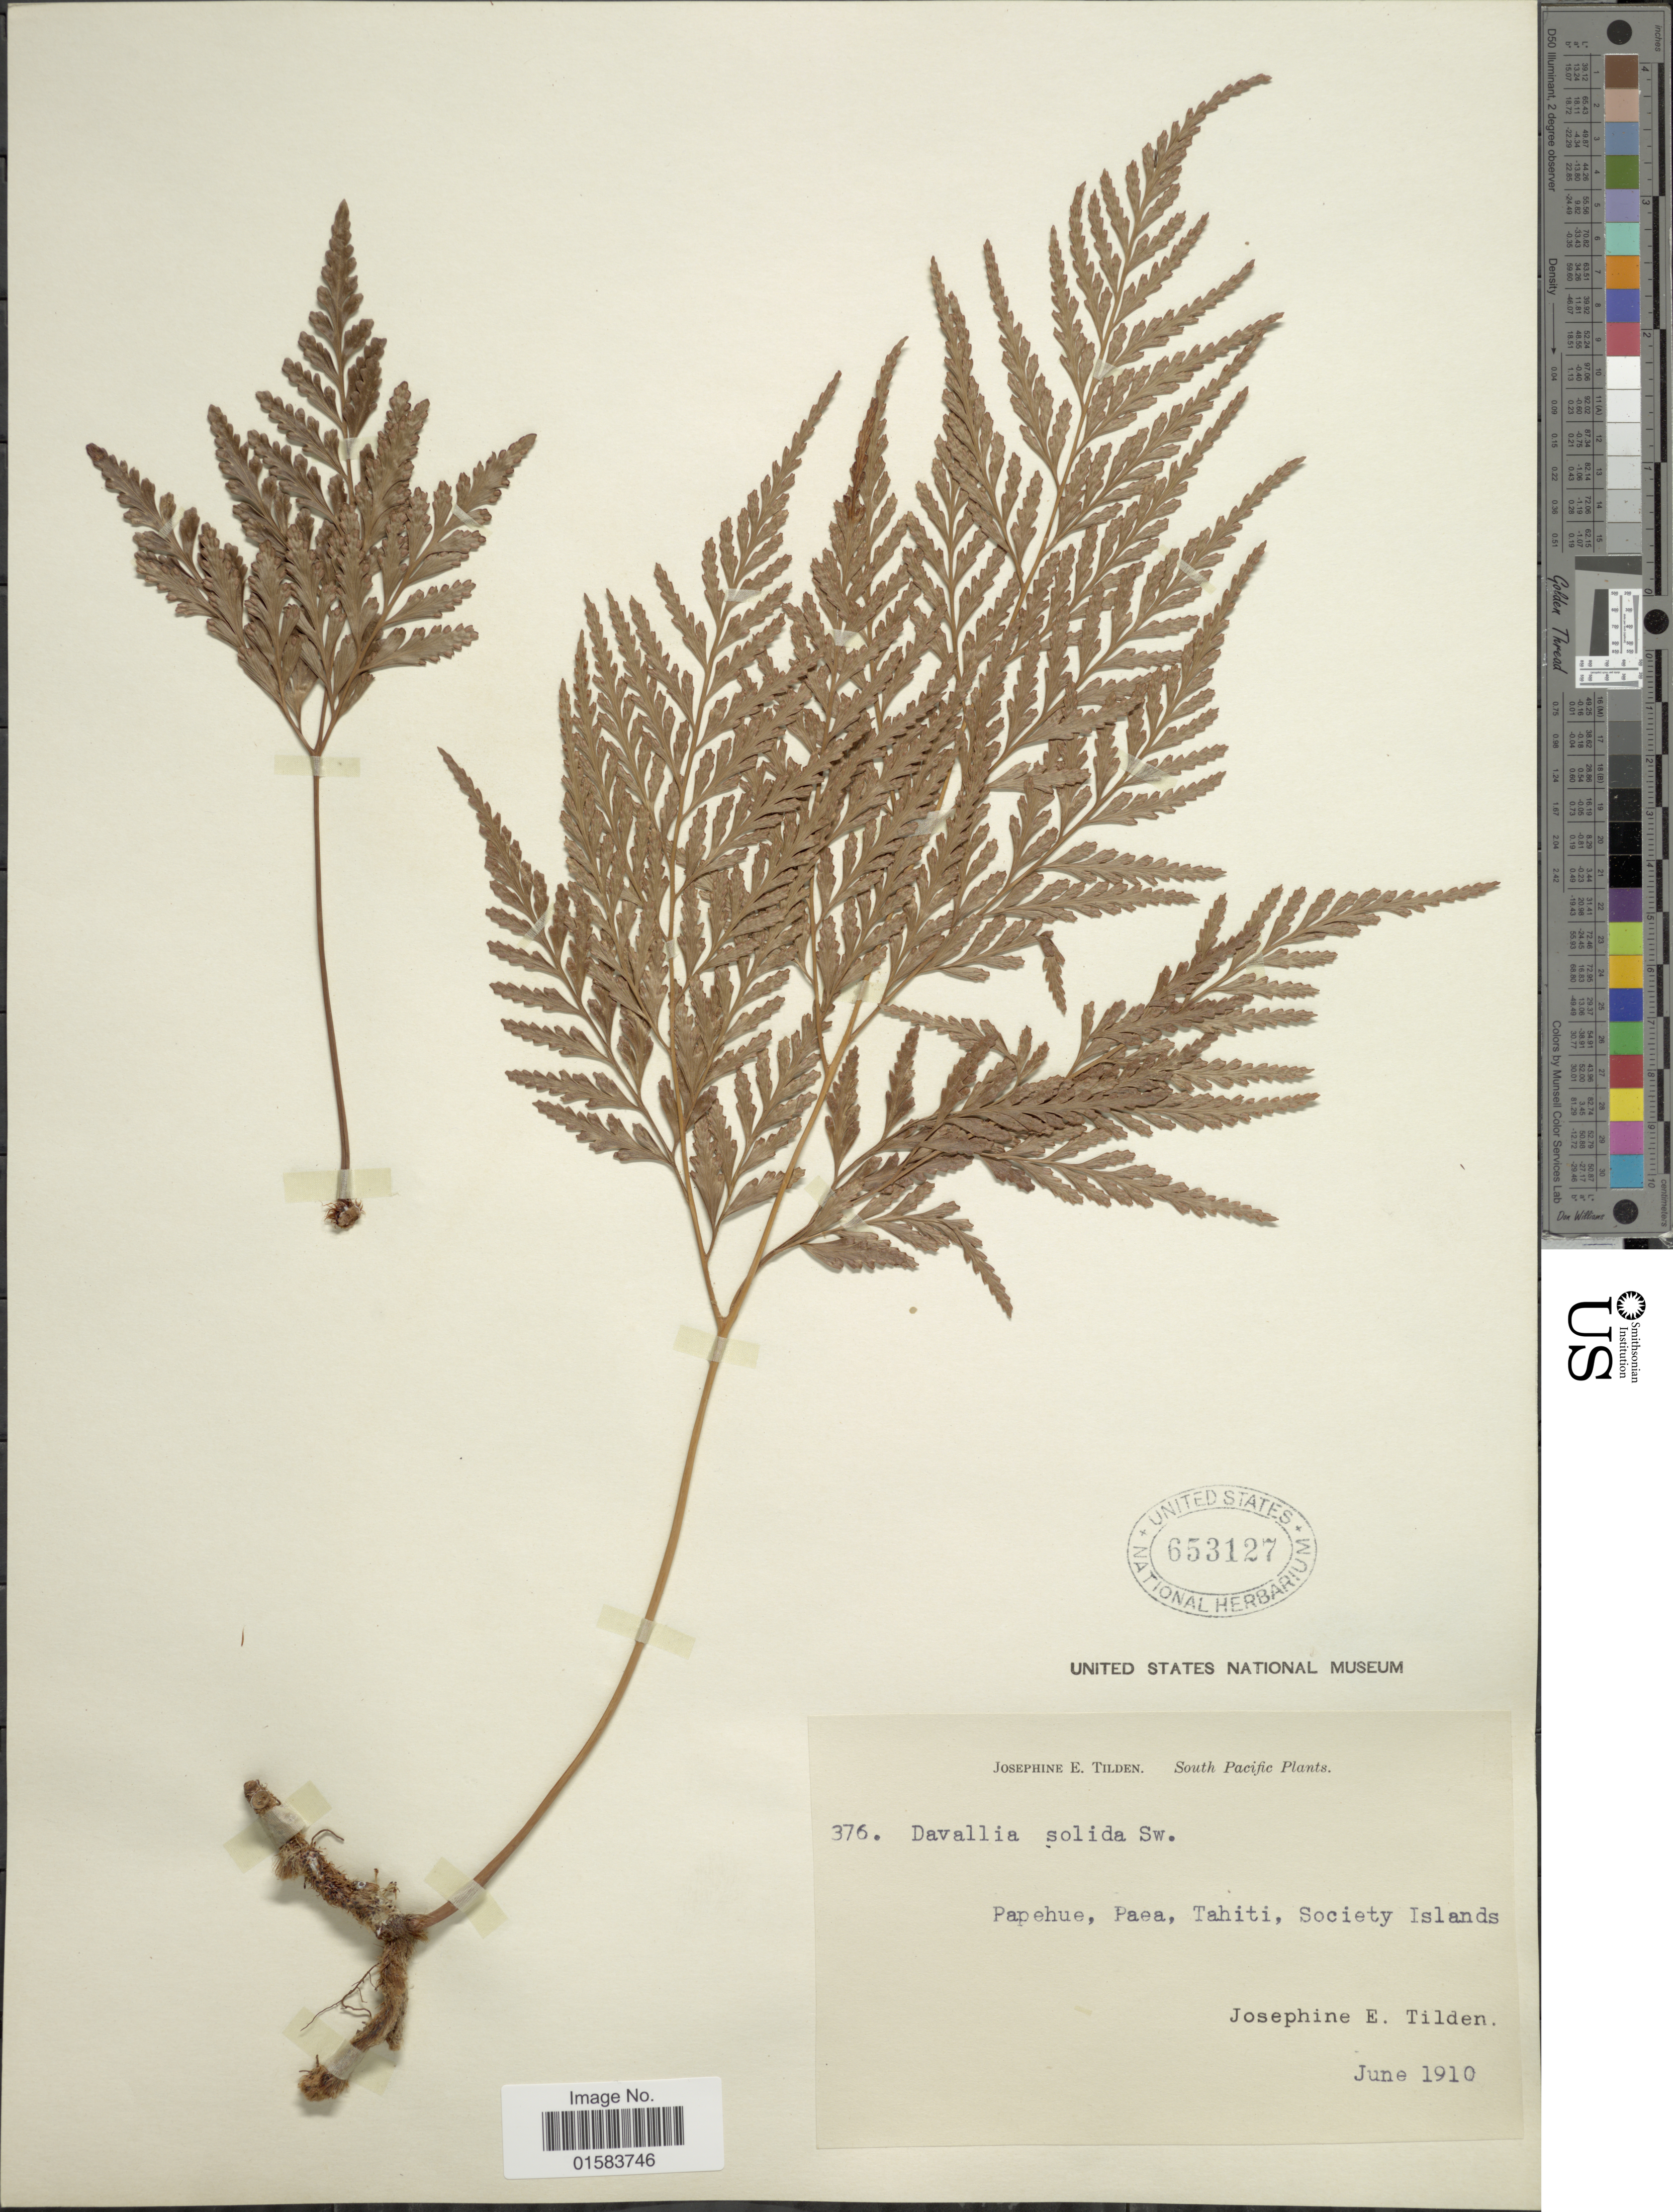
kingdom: Plantae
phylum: Tracheophyta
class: Polypodiopsida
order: Polypodiales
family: Davalliaceae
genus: Davallia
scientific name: Davallia solida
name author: (G. Forst.) Sw.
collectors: J. E. Tilden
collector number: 376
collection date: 1910-06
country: French Polynesia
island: Tahiti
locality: Papehue, Paea, Tahiti, Society Islands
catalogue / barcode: US 653127